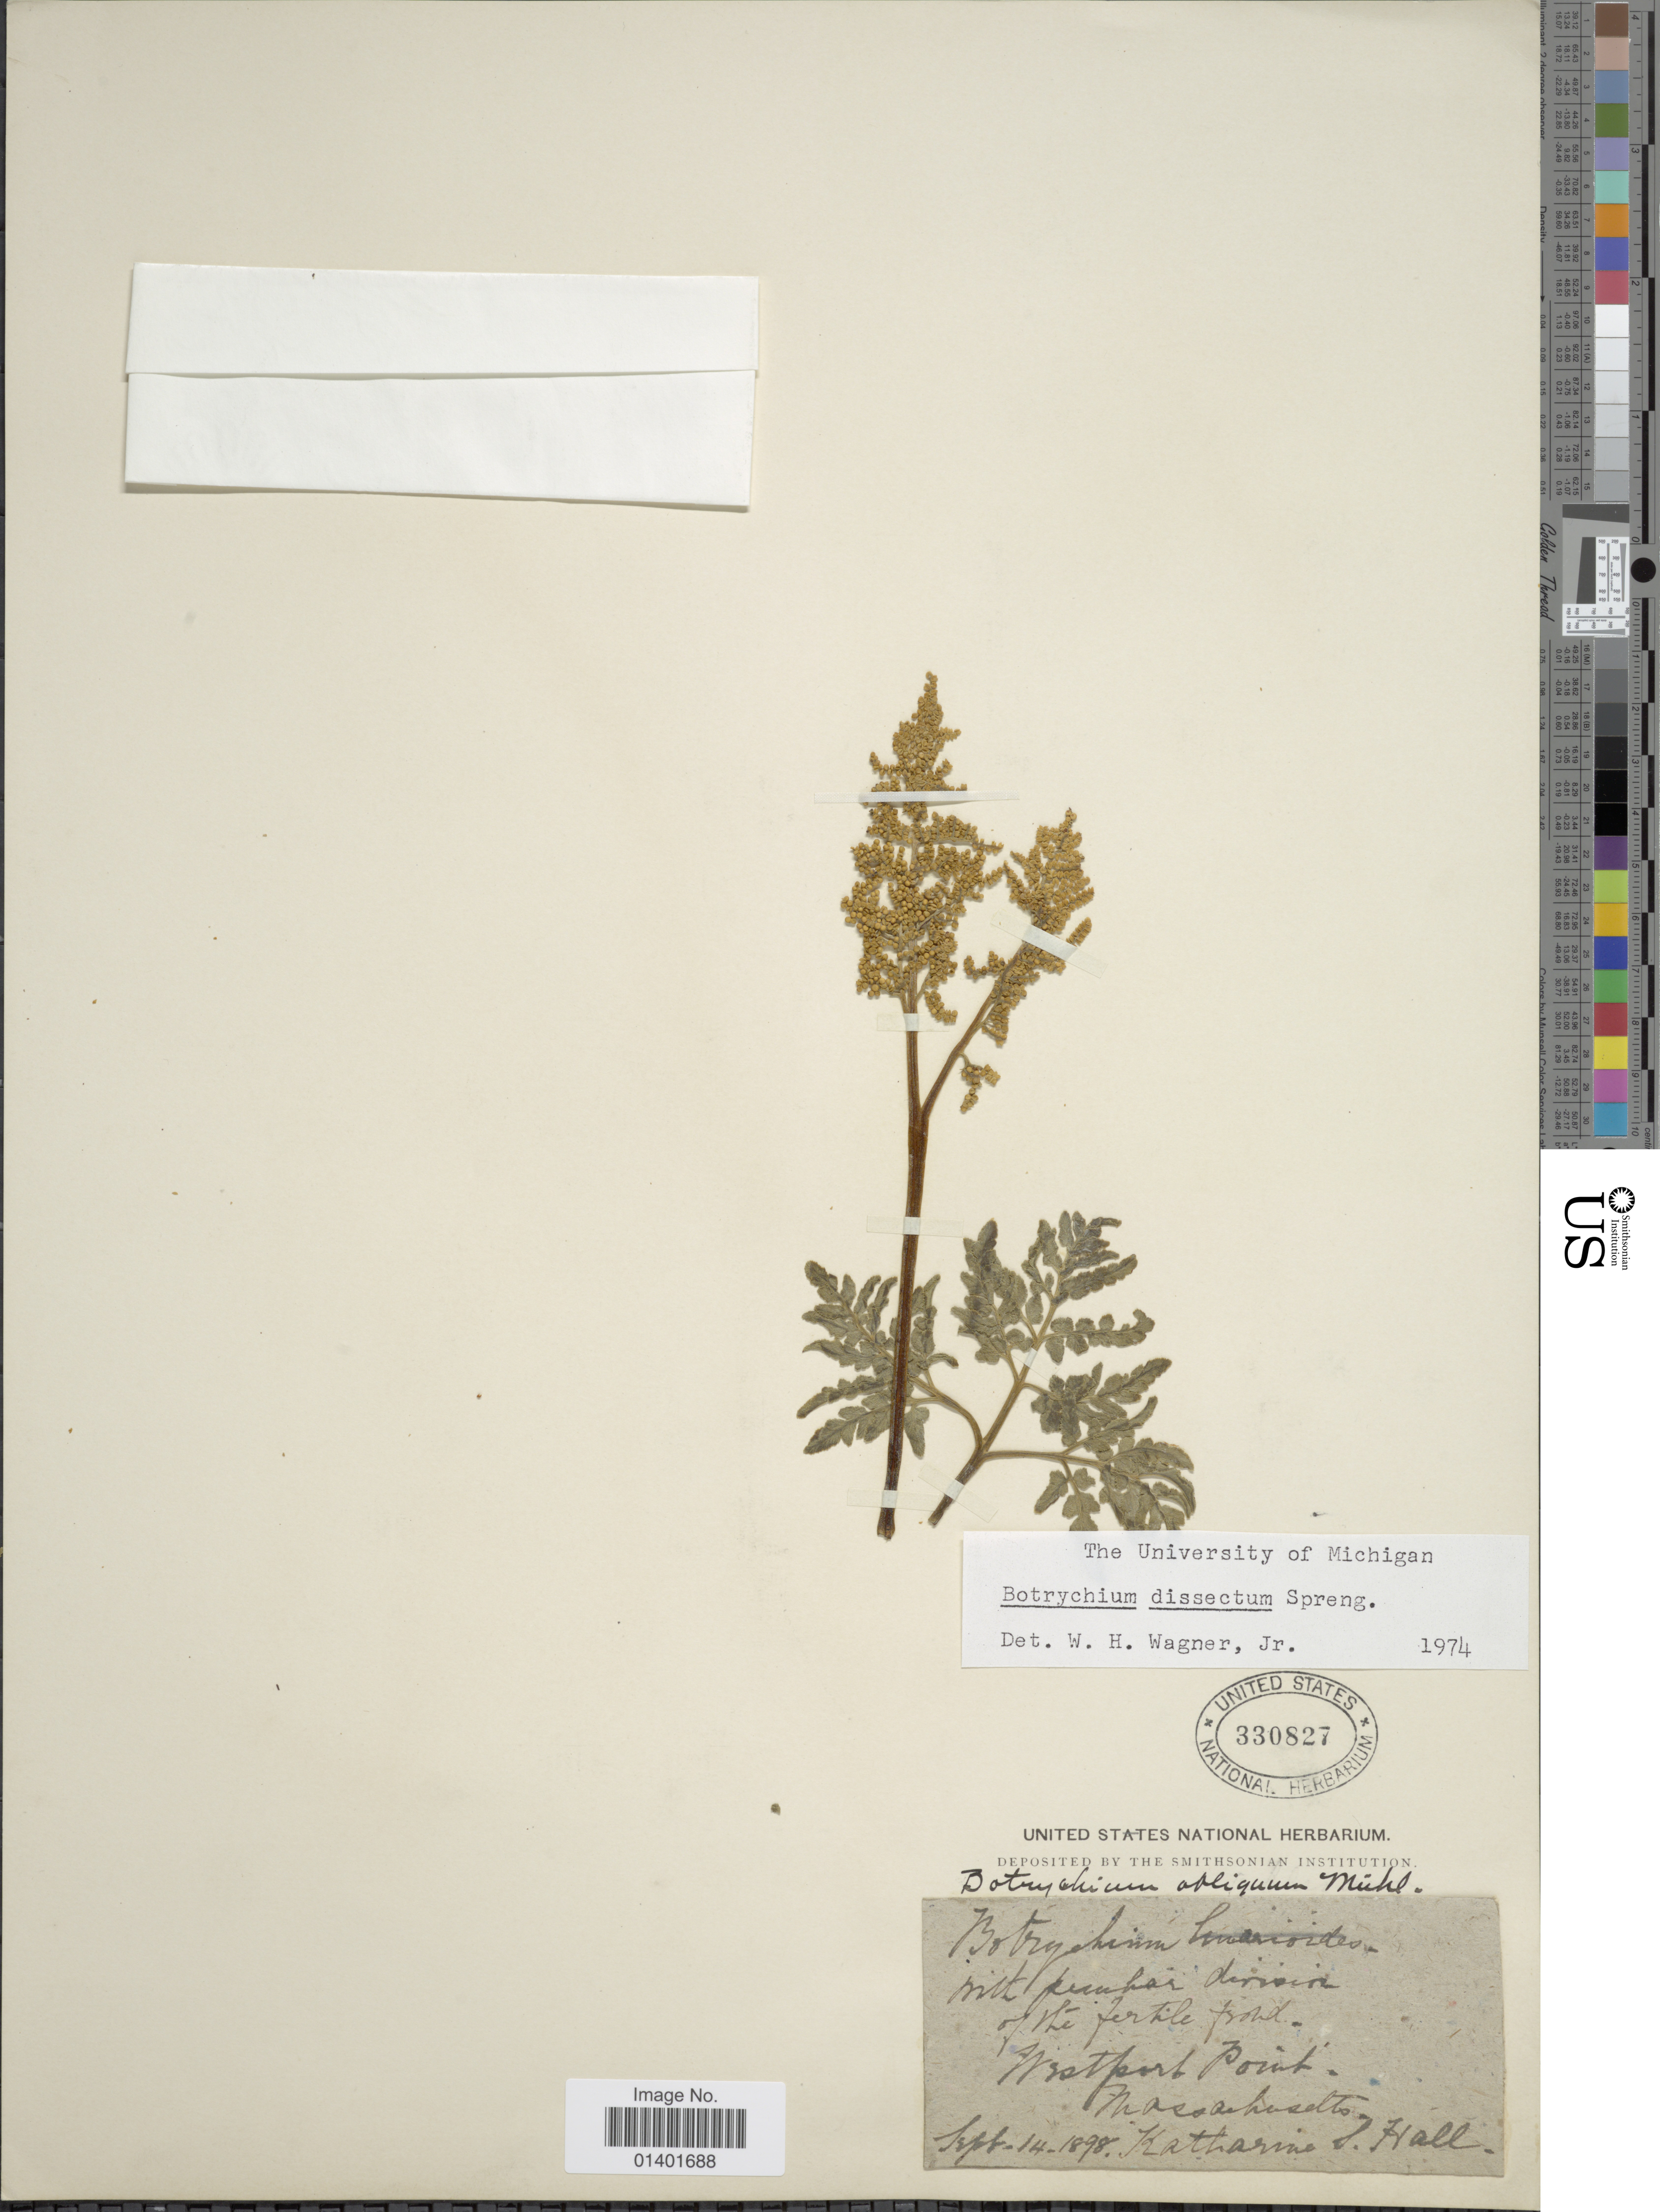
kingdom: Plantae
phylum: Tracheophyta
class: Polypodiopsida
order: Ophioglossales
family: Ophioglossaceae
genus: Botrychium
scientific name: Botrychium dissectum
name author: Spreng.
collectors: K. Hall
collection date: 1898-09-14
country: United States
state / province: Massachusetts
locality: Westport Point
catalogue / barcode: US 330827